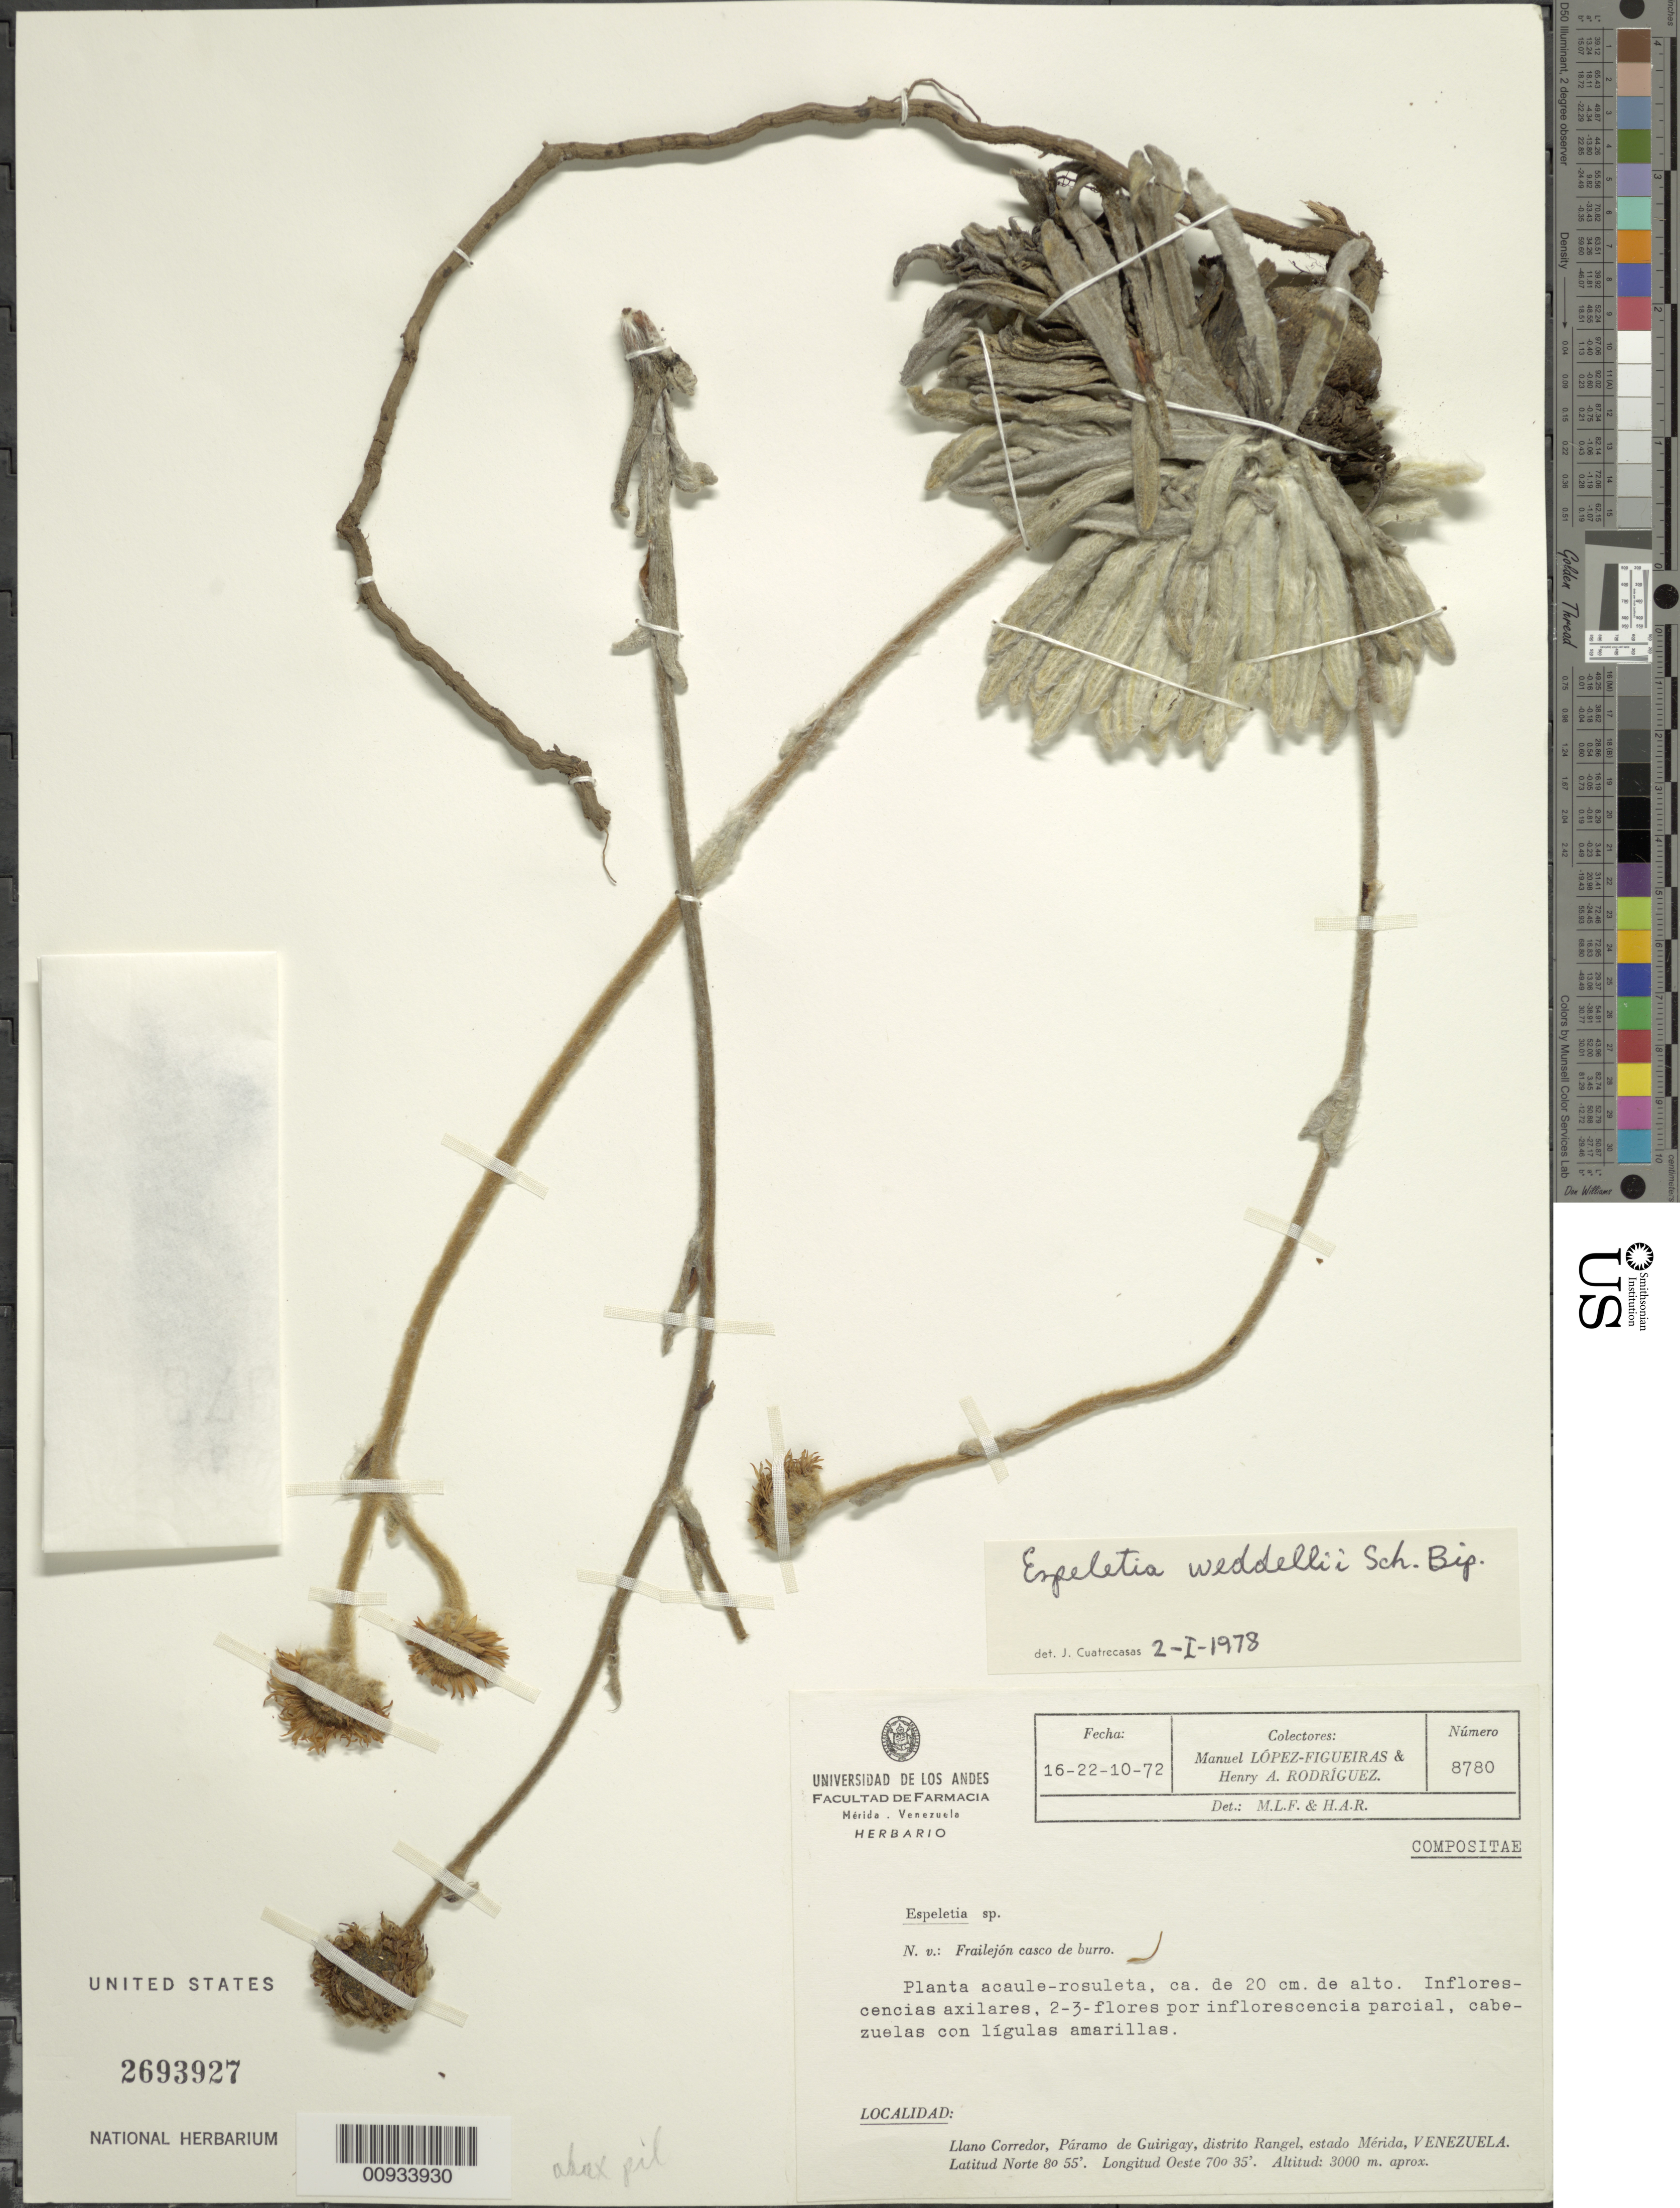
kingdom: Plantae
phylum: Tracheophyta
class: Magnoliopsida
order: Asterales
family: Asteraceae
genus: Espeletia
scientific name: Espeletia weddellii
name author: Sch. Bip. ex Wedd.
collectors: M. López Figueiras & H. A. Rodriguez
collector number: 8780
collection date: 1972-10-16/1972-10-22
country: Venezuela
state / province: Mérida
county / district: Rangel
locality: Páramo de Guirigay. Llano Corredor.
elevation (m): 3000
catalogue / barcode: US 2693927